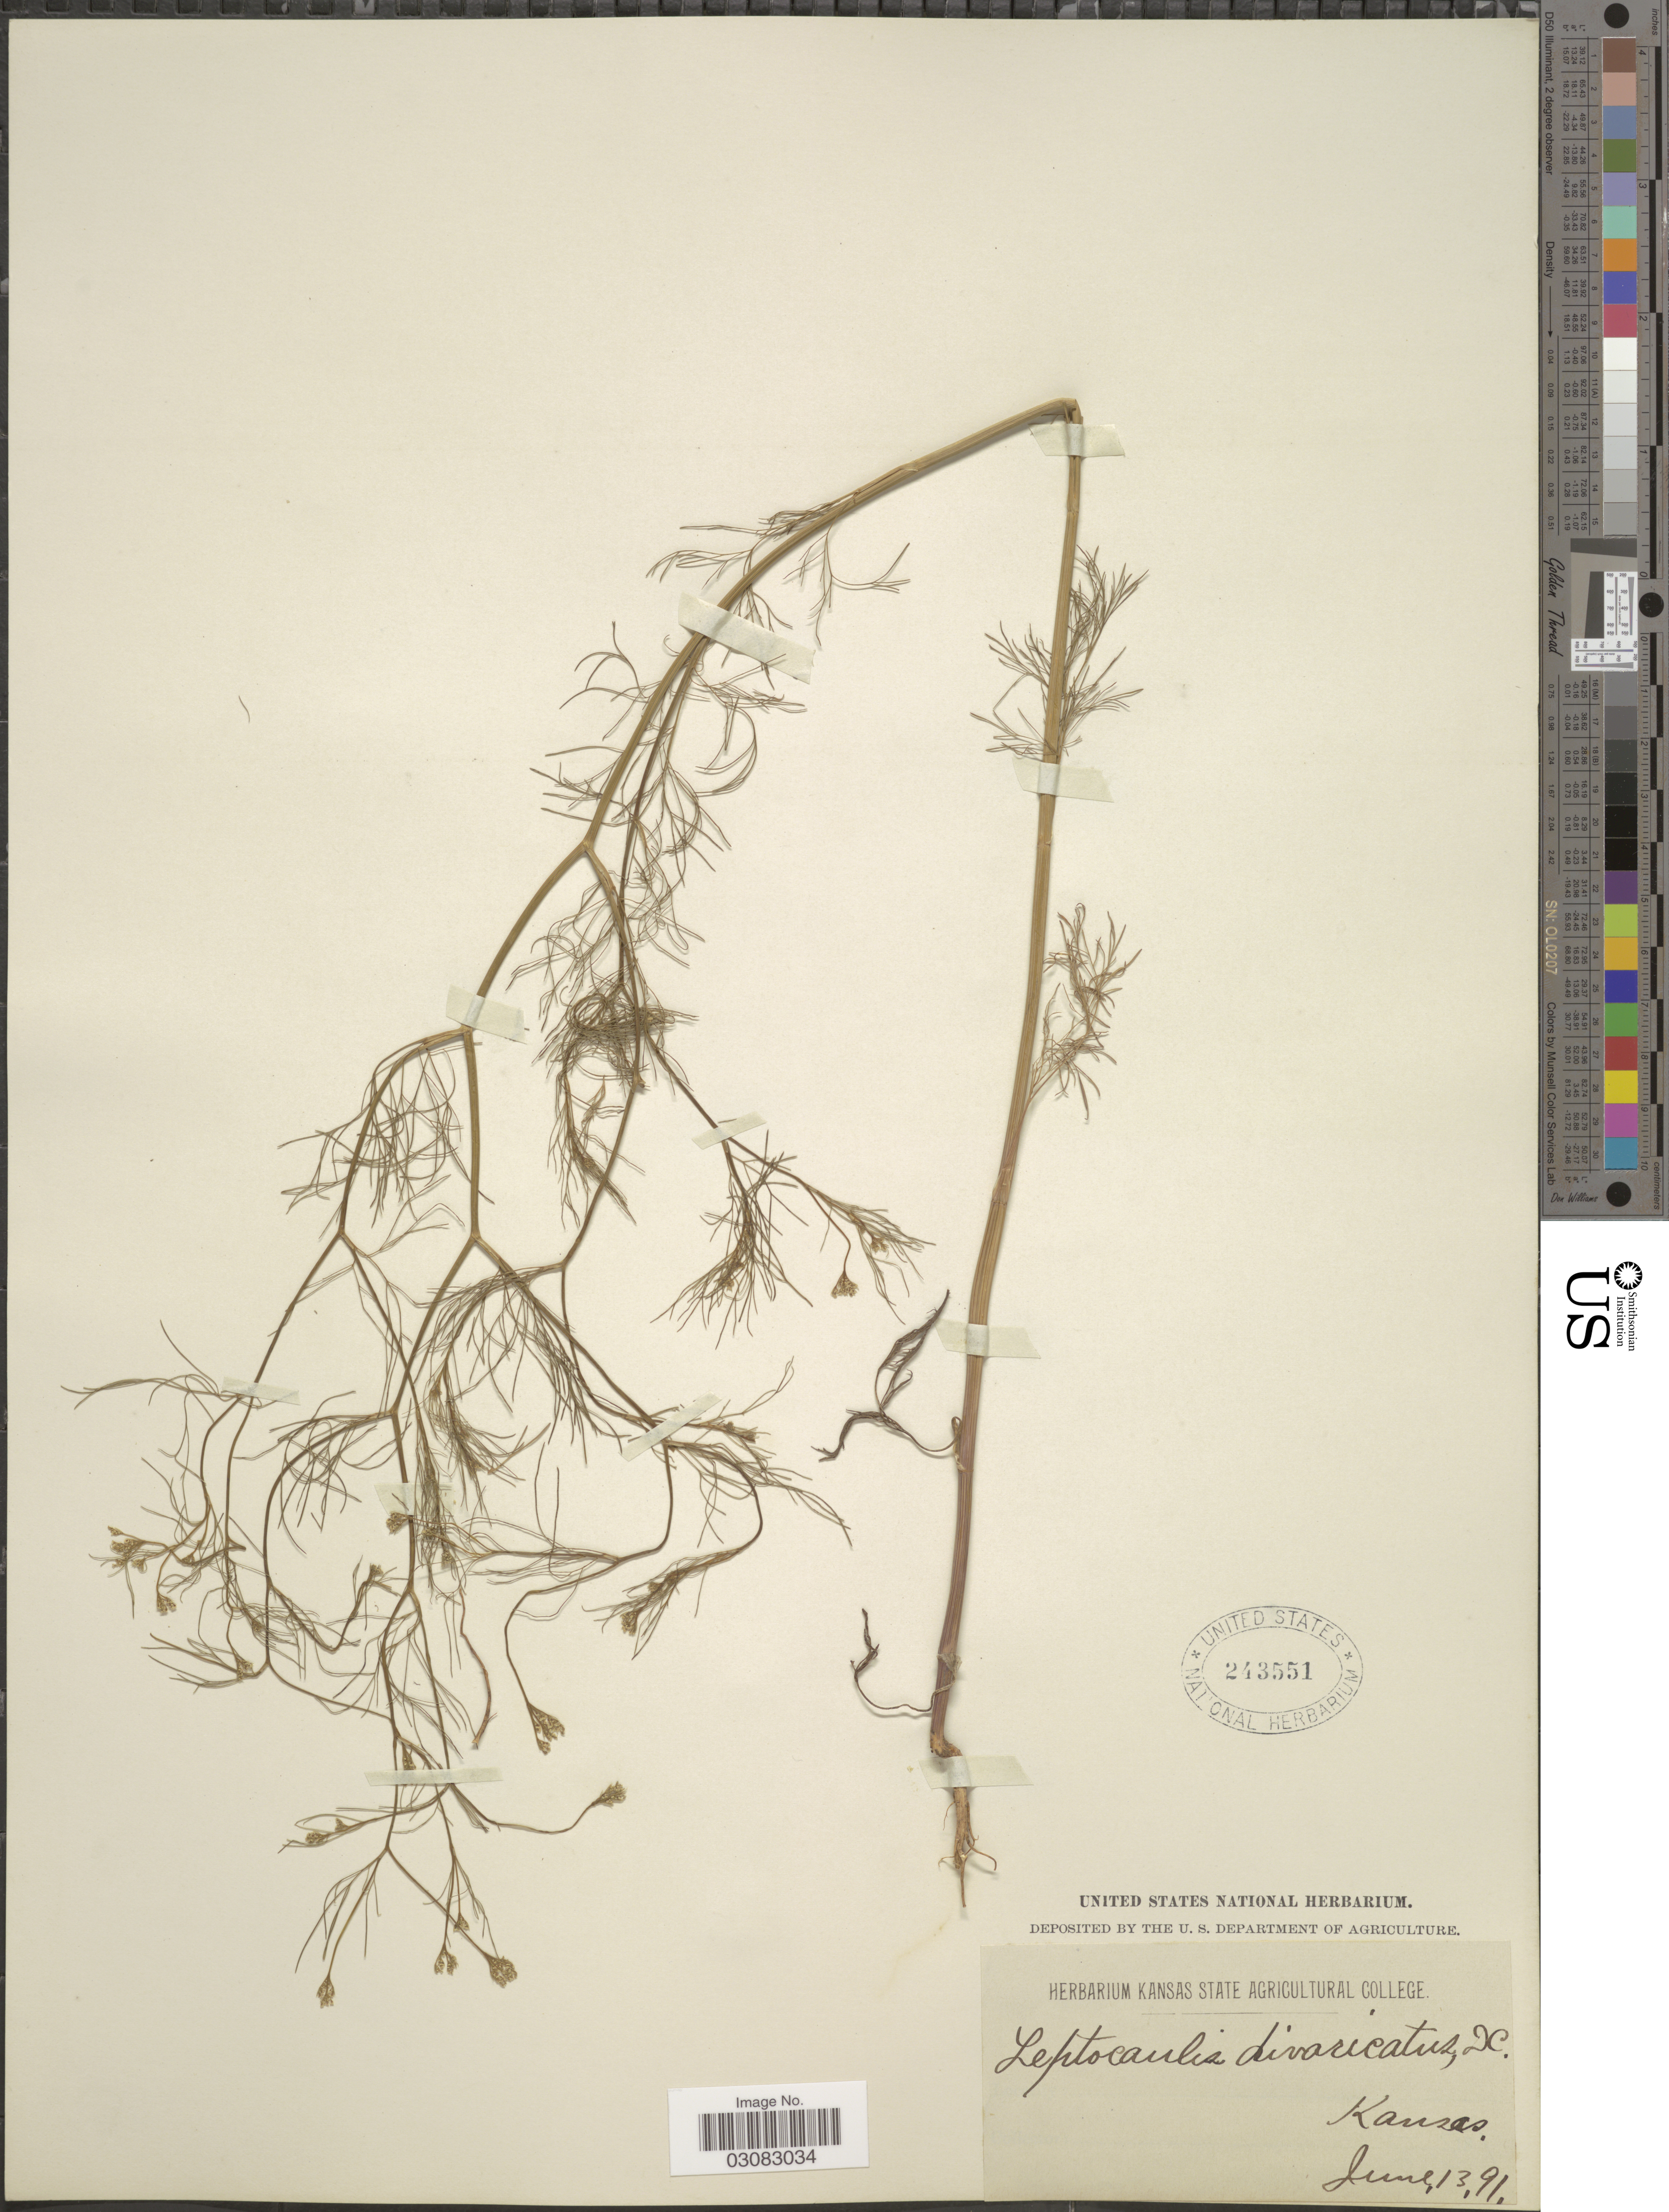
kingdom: Plantae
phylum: Tracheophyta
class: Magnoliopsida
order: Apiales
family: Apiaceae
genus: Spermolepis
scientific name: Spermolepis divaricata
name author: (Walter) Raf.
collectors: ex herb. Kansas State Agricultural College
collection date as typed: Transcribed d/m/y: 13/6/91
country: United States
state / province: Kansas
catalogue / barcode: US 243551